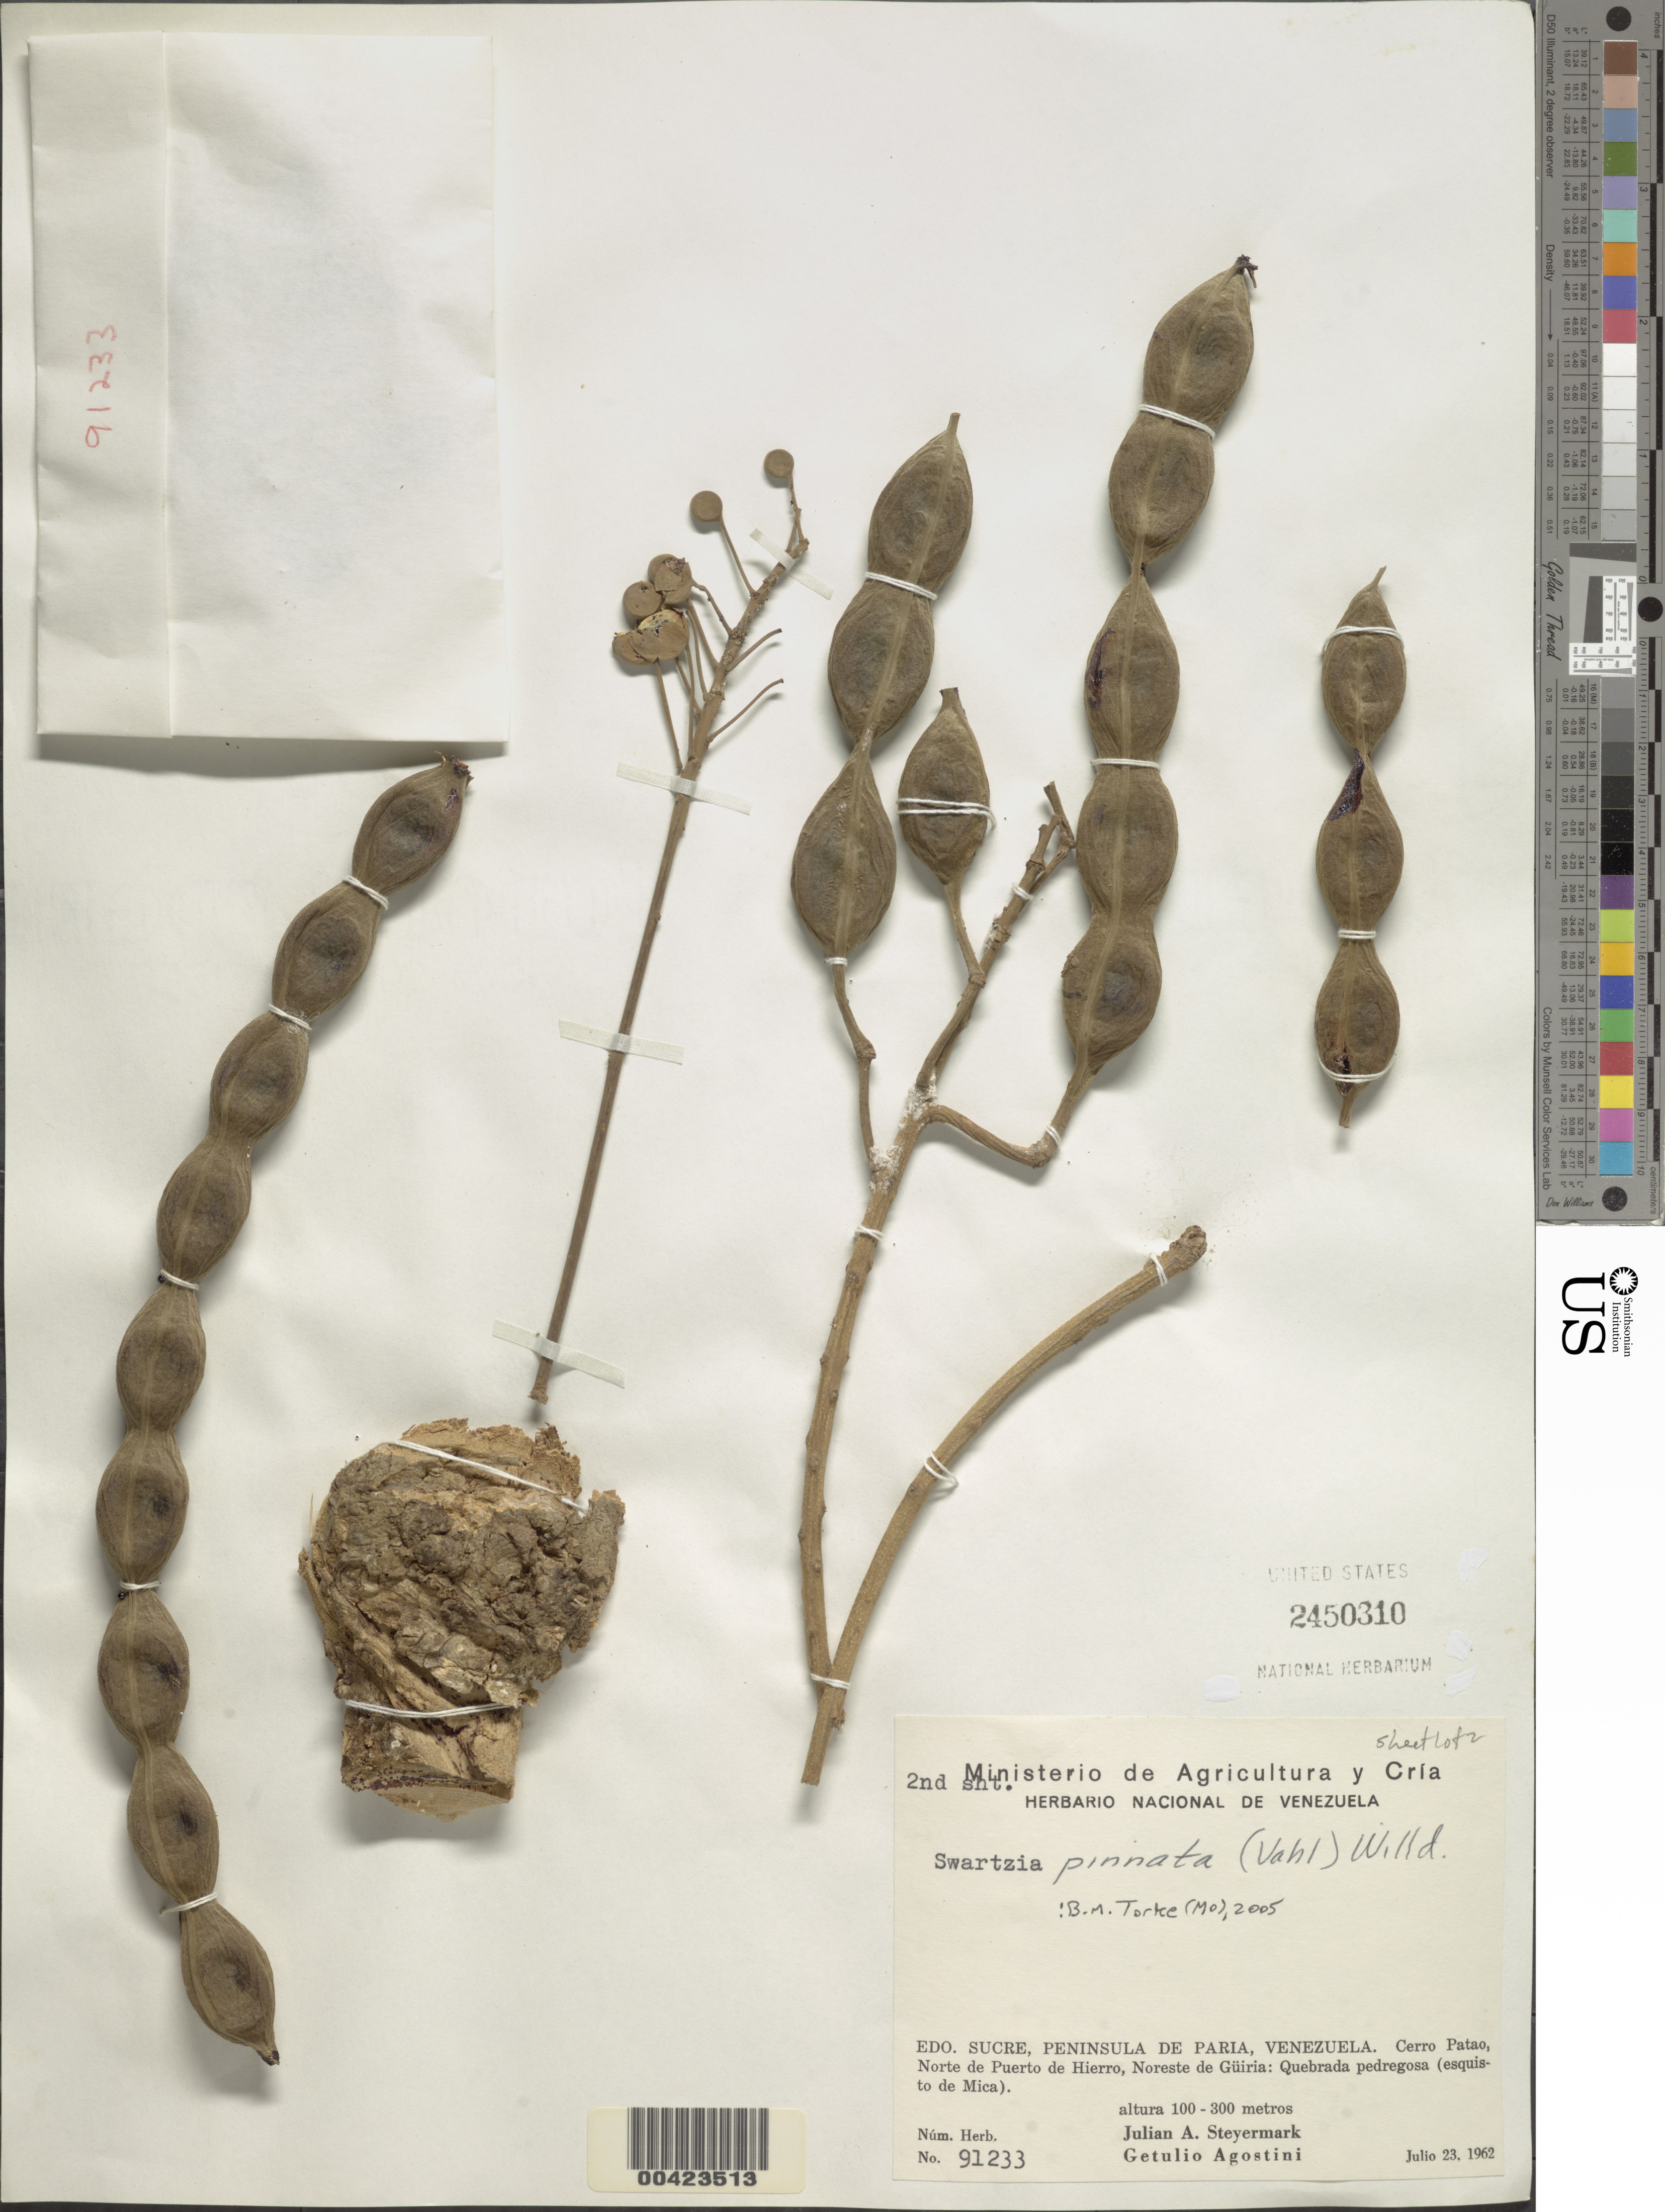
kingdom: Plantae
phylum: Tracheophyta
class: Magnoliopsida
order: Fabales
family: Fabaceae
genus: Swartzia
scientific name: Swartzia pinnata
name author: (Vahl) Willd.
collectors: J. Steyermark & G. Agostini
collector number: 91233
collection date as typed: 23 Jul 1962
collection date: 1962-07-23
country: Venezuela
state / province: Sucre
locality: Guiria, ne of; cerro patao, norte de puerto de hierro; peninsula de paria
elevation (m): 100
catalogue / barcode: US 2450310